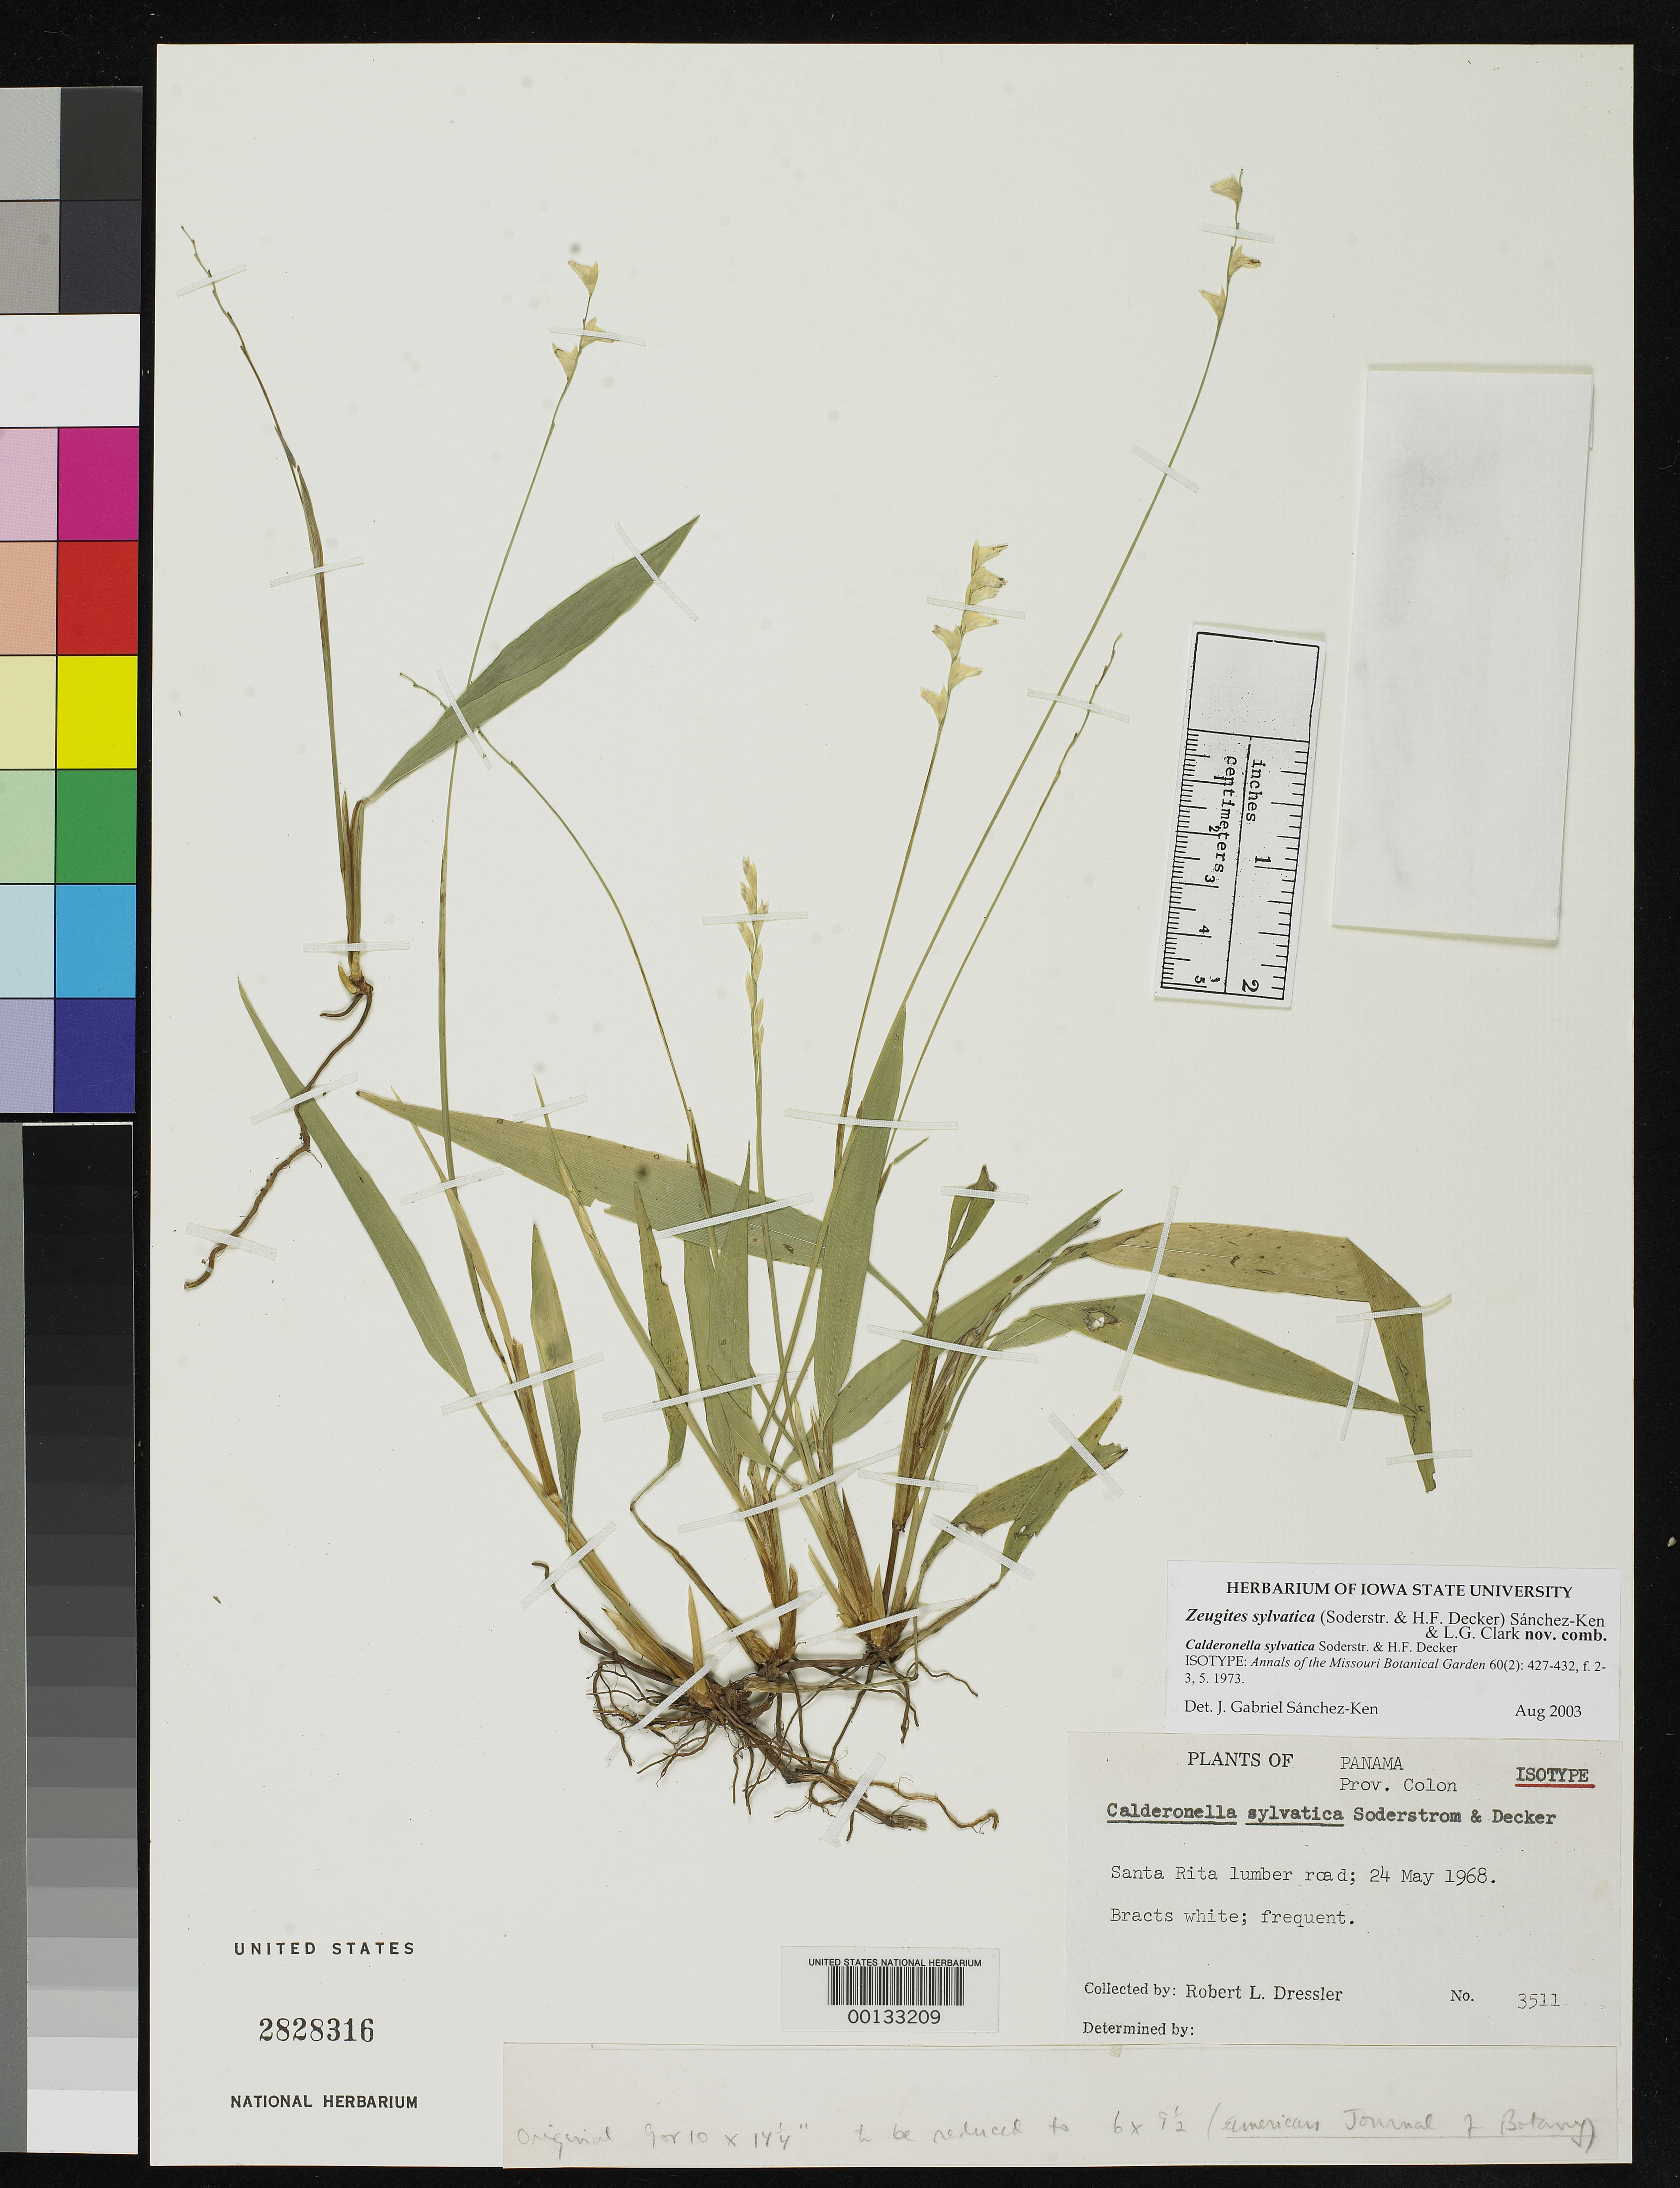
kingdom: Plantae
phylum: Tracheophyta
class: Liliopsida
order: Poales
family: Poaceae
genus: Calderonella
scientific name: Calderonella sylvatica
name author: Soderstr. & H. F. Decker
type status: Isotype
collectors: R. Dressler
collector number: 3511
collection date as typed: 24 May 1968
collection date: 1968-05-24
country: Panama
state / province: Colón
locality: Santa Rita lumber road.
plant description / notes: Annotated by J.G. Sánchez-Ken (2003) as Zeugites sylvatica (Soderstr. & H.F. Decker) Sánchez-Ken & L.G. Clark, comb. nov. [ined.].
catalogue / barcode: US 2828316